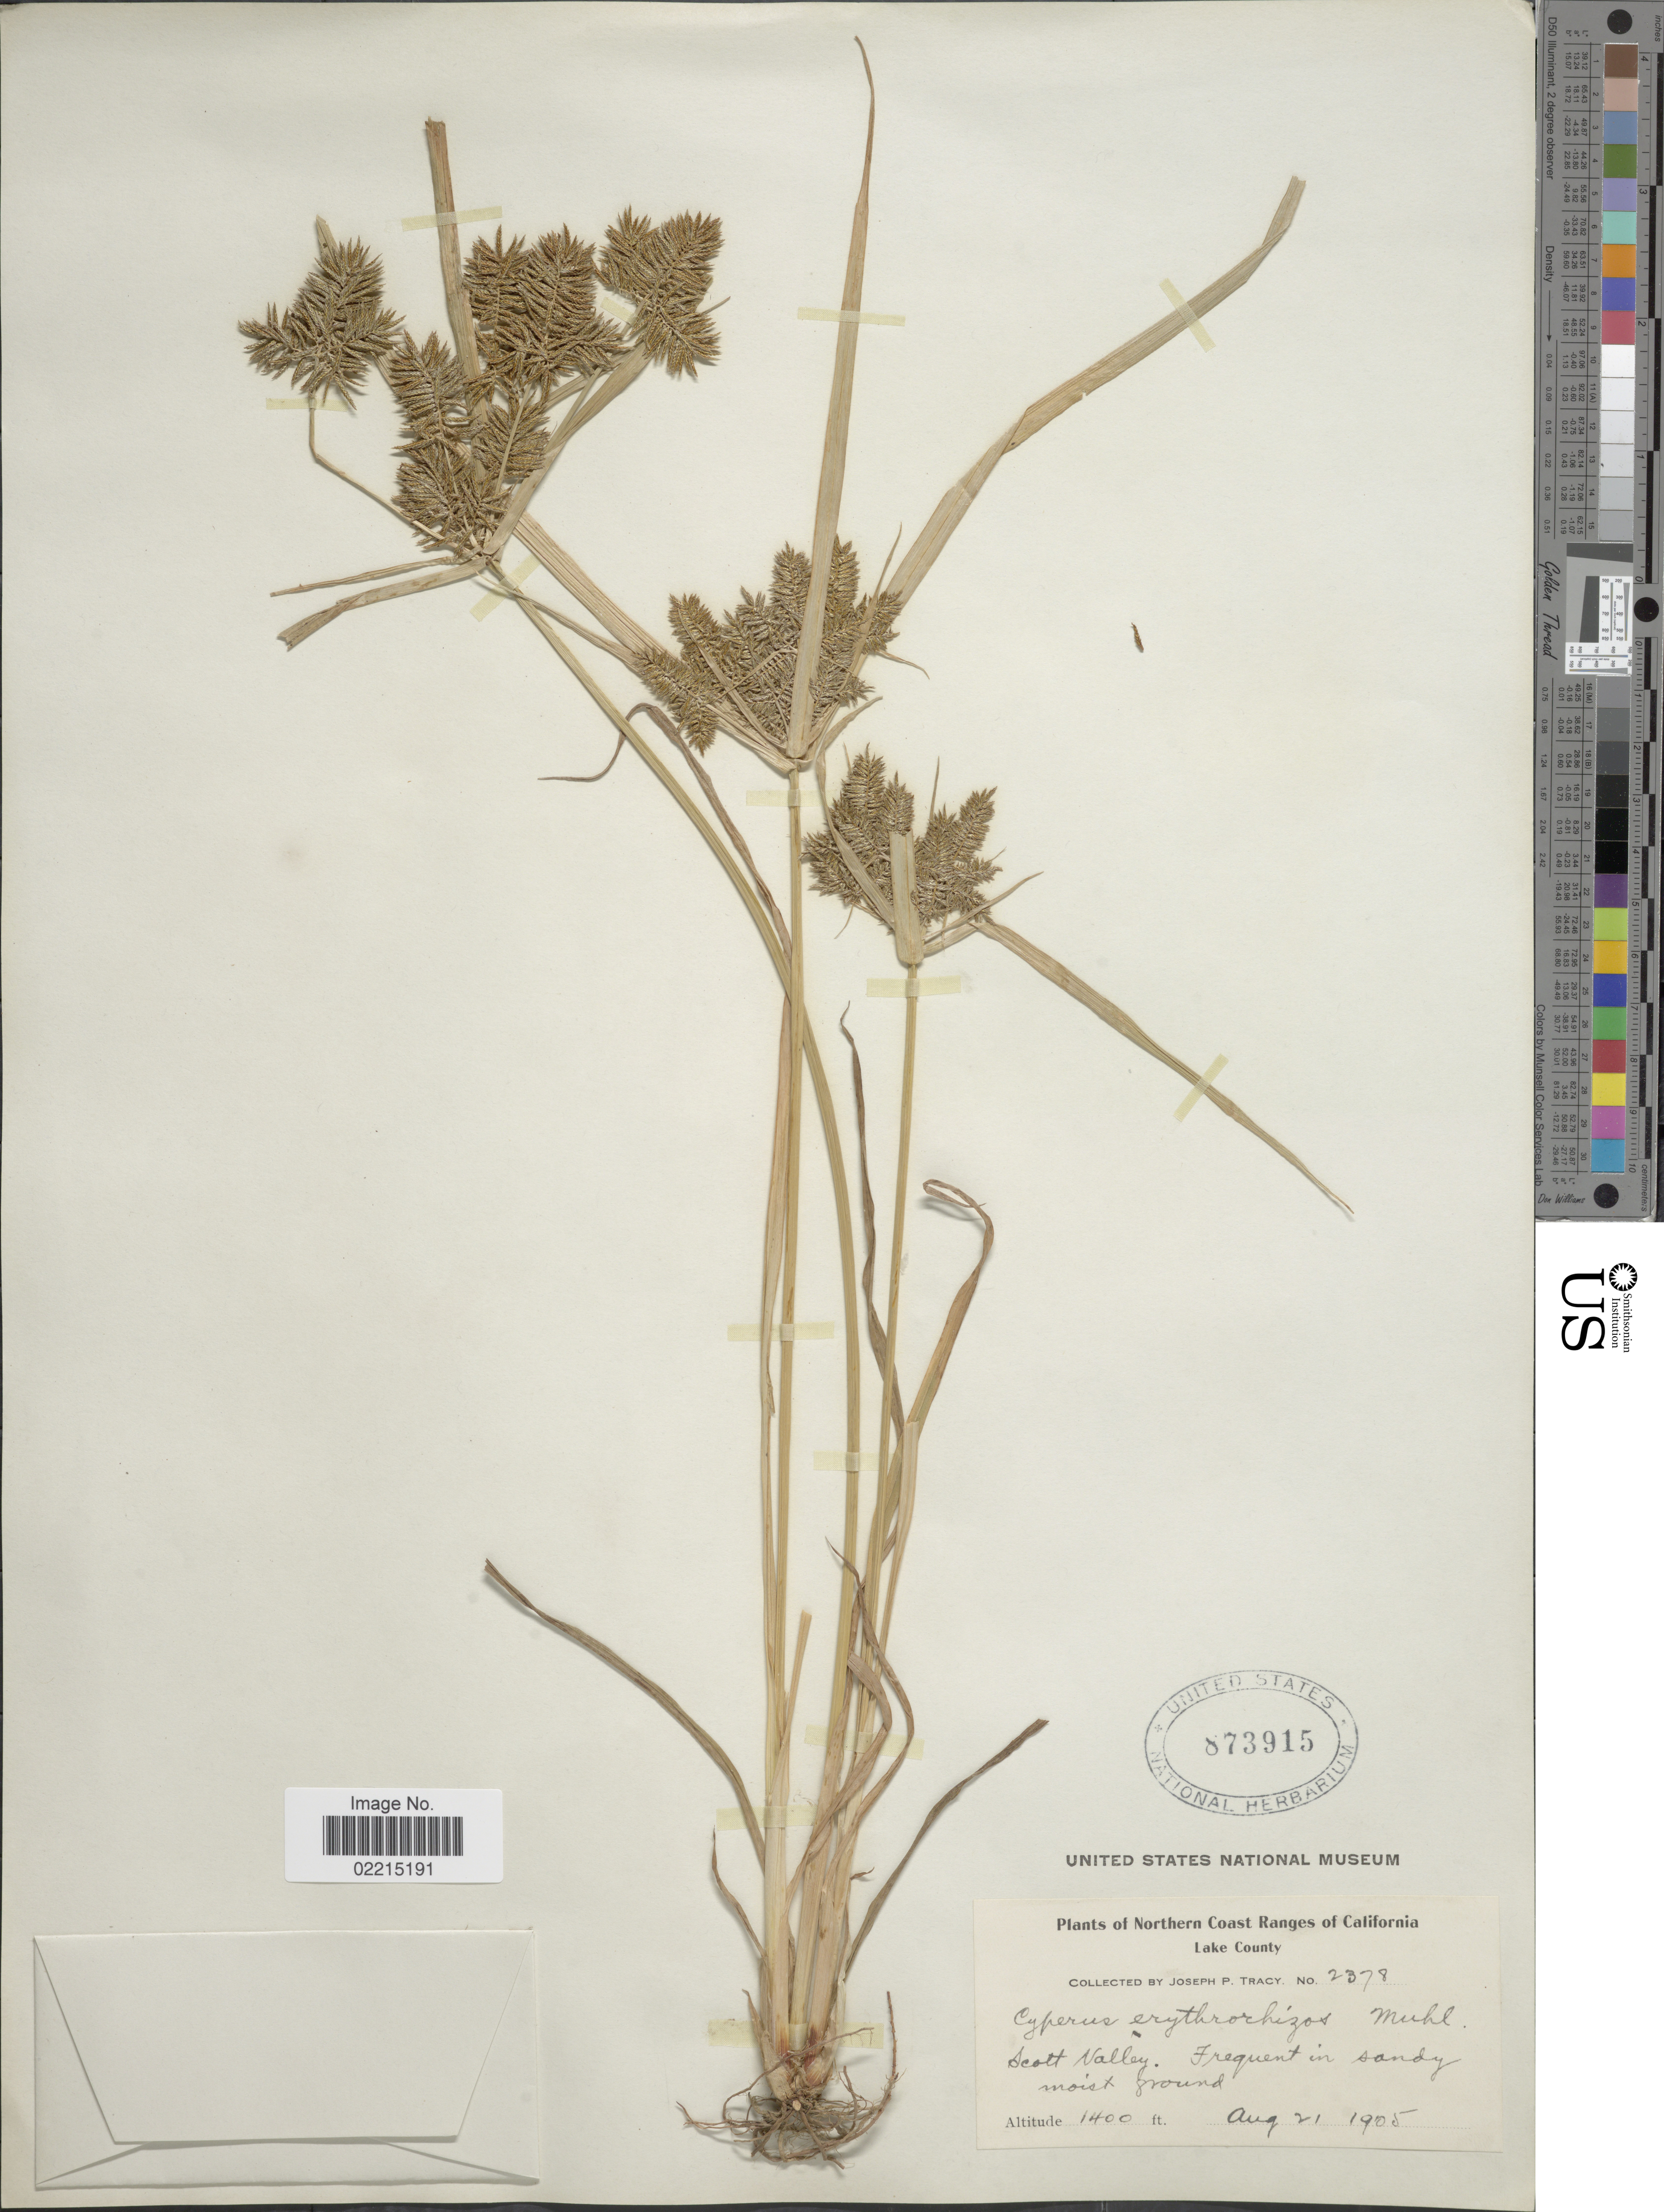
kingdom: Plantae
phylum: Tracheophyta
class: Liliopsida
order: Poales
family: Cyperaceae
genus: Cyperus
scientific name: Cyperus erythrorhizos Muhl.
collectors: J. Tracy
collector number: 2378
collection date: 1905-08-21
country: United States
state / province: California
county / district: Lake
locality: Northern Coast Ranges. Lake County. Scott Valley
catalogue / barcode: US 873915